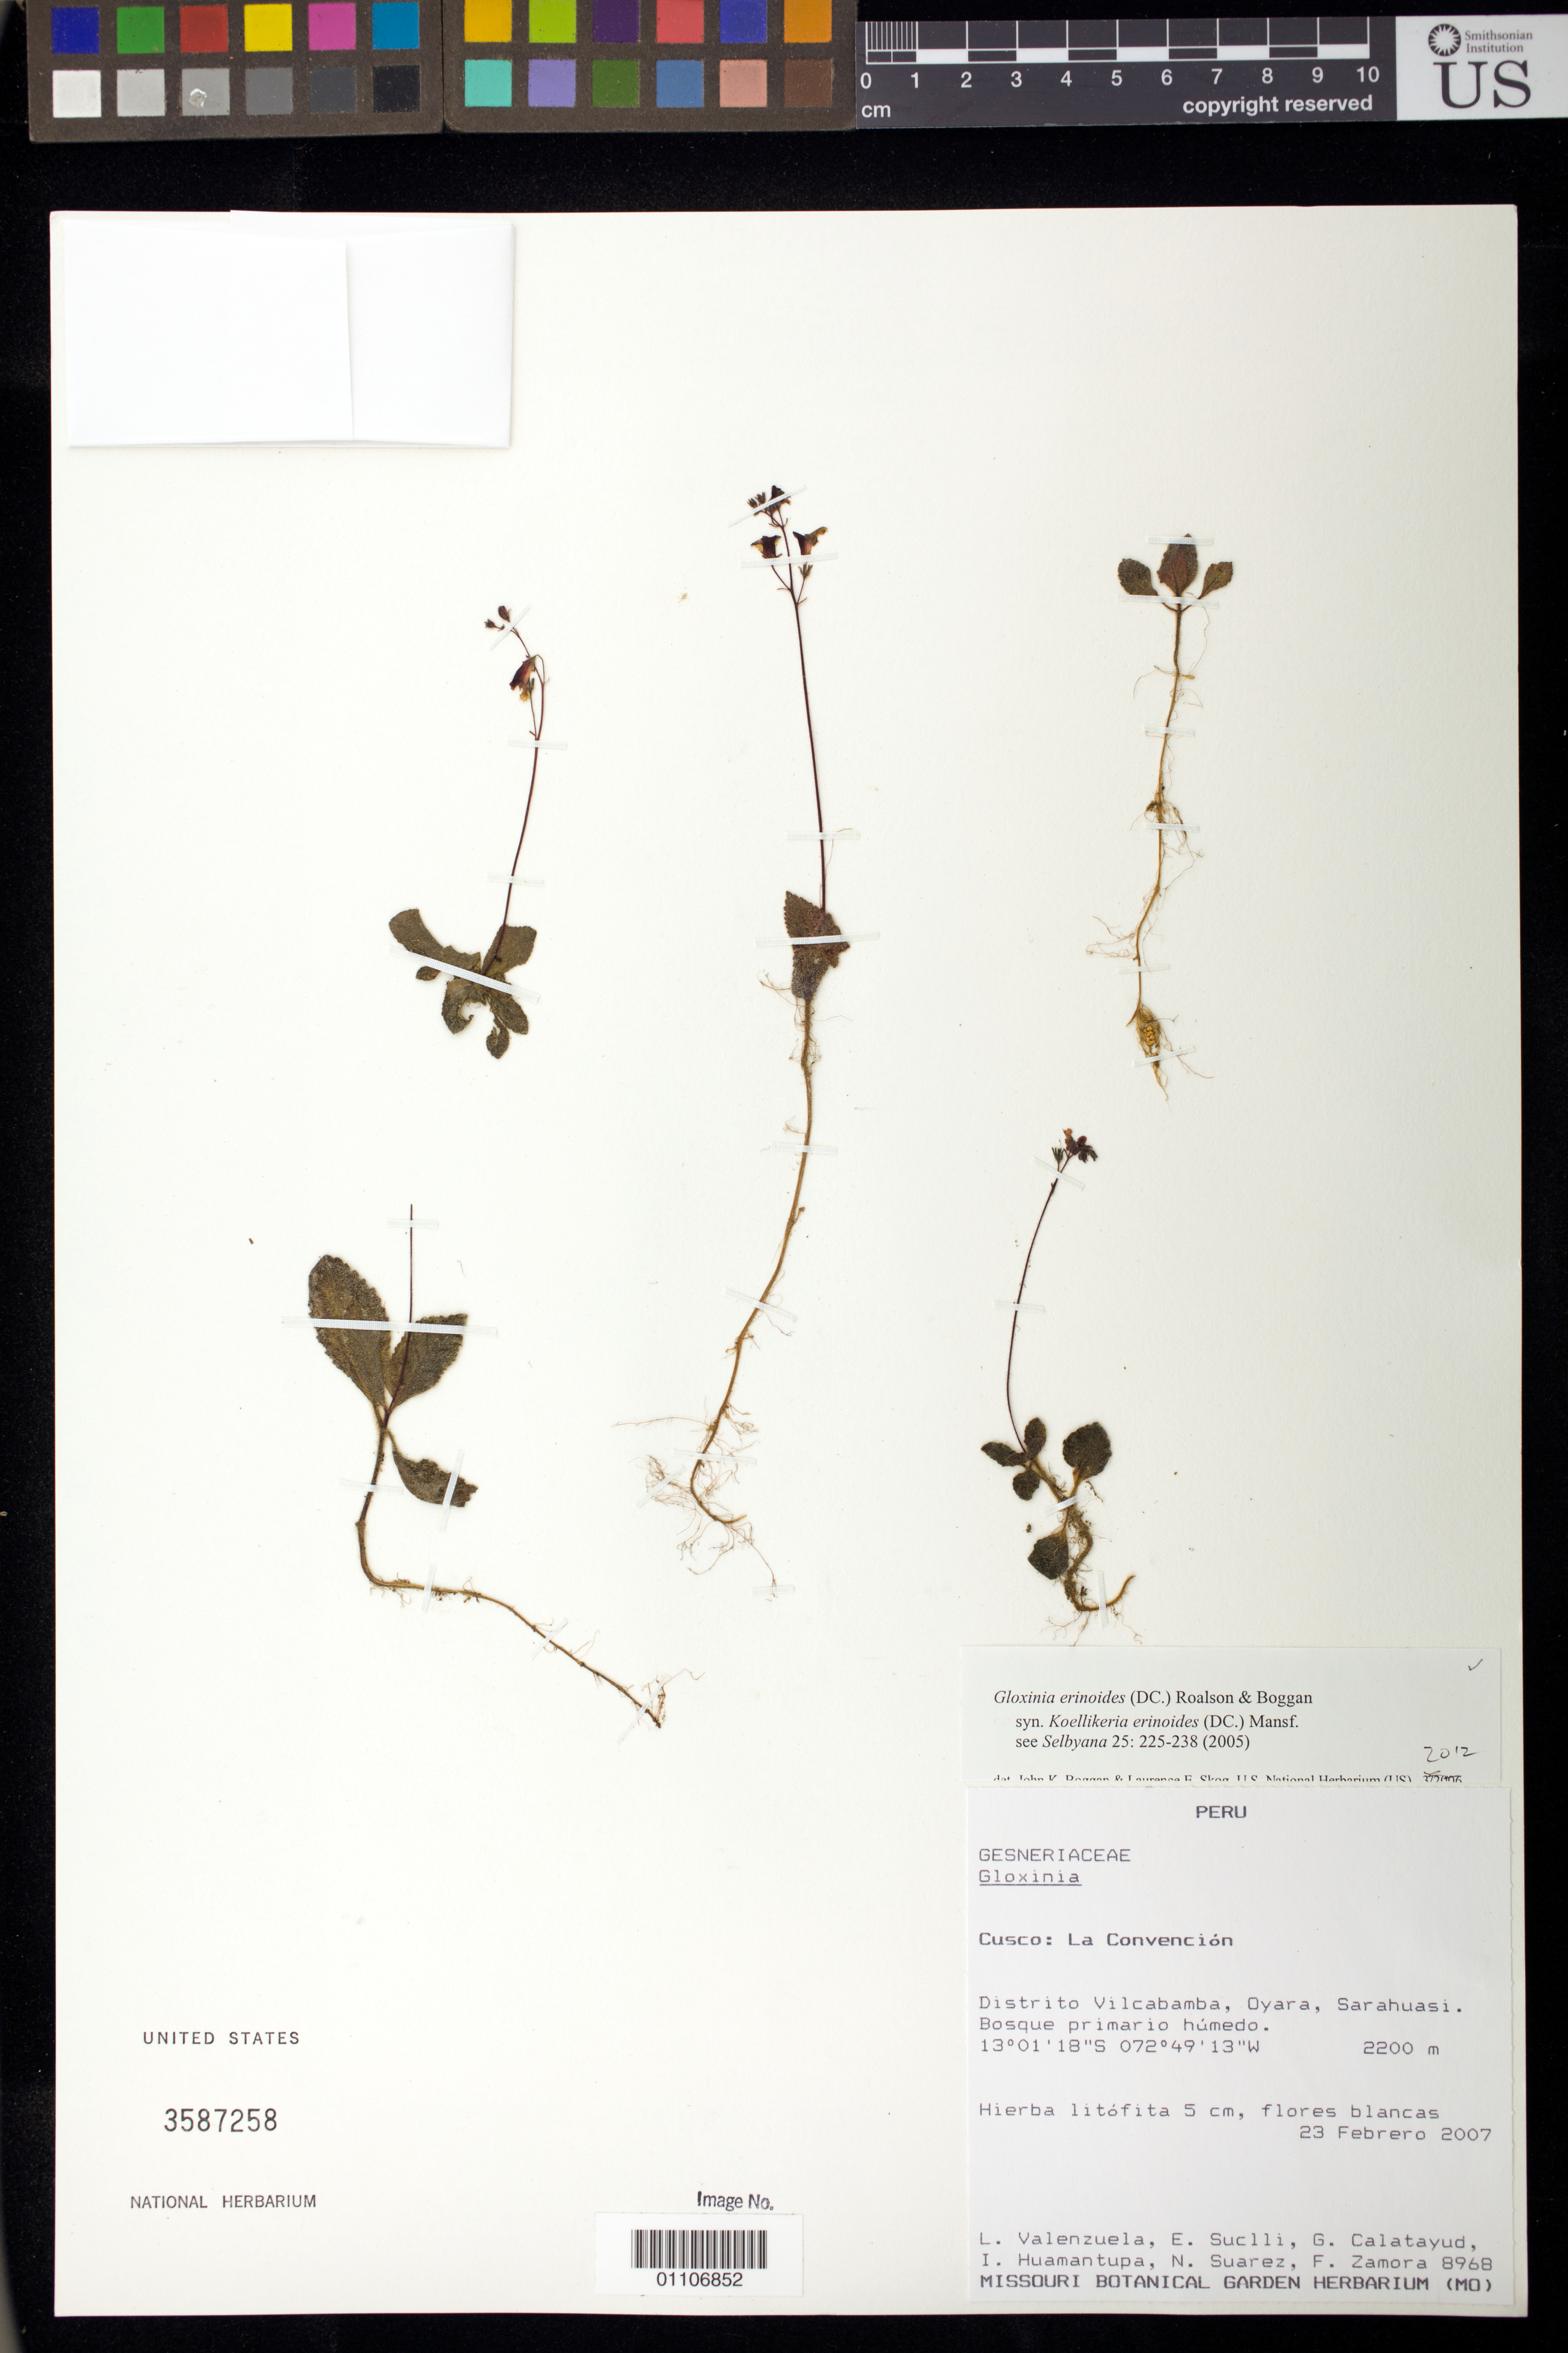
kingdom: Plantae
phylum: Tracheophyta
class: Magnoliopsida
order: Lamiales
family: Gesneriaceae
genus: Gloxinia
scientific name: Gloxinia erinoides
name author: (DC.) Roalson & Boggan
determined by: Skog, Laurence E.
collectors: L. Valenzuela, E. Suclli, G. Calatayud, I. Huamantupa, N. Suarez & F. Zamora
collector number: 8968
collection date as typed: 23 Feb 2007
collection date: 2007-02-23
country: Peru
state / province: Cusco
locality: La Convencion: Distrito Vilcabamba, Oyara, Sarahuasi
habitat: Bosque primario humedo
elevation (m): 2200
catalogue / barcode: US 3587258